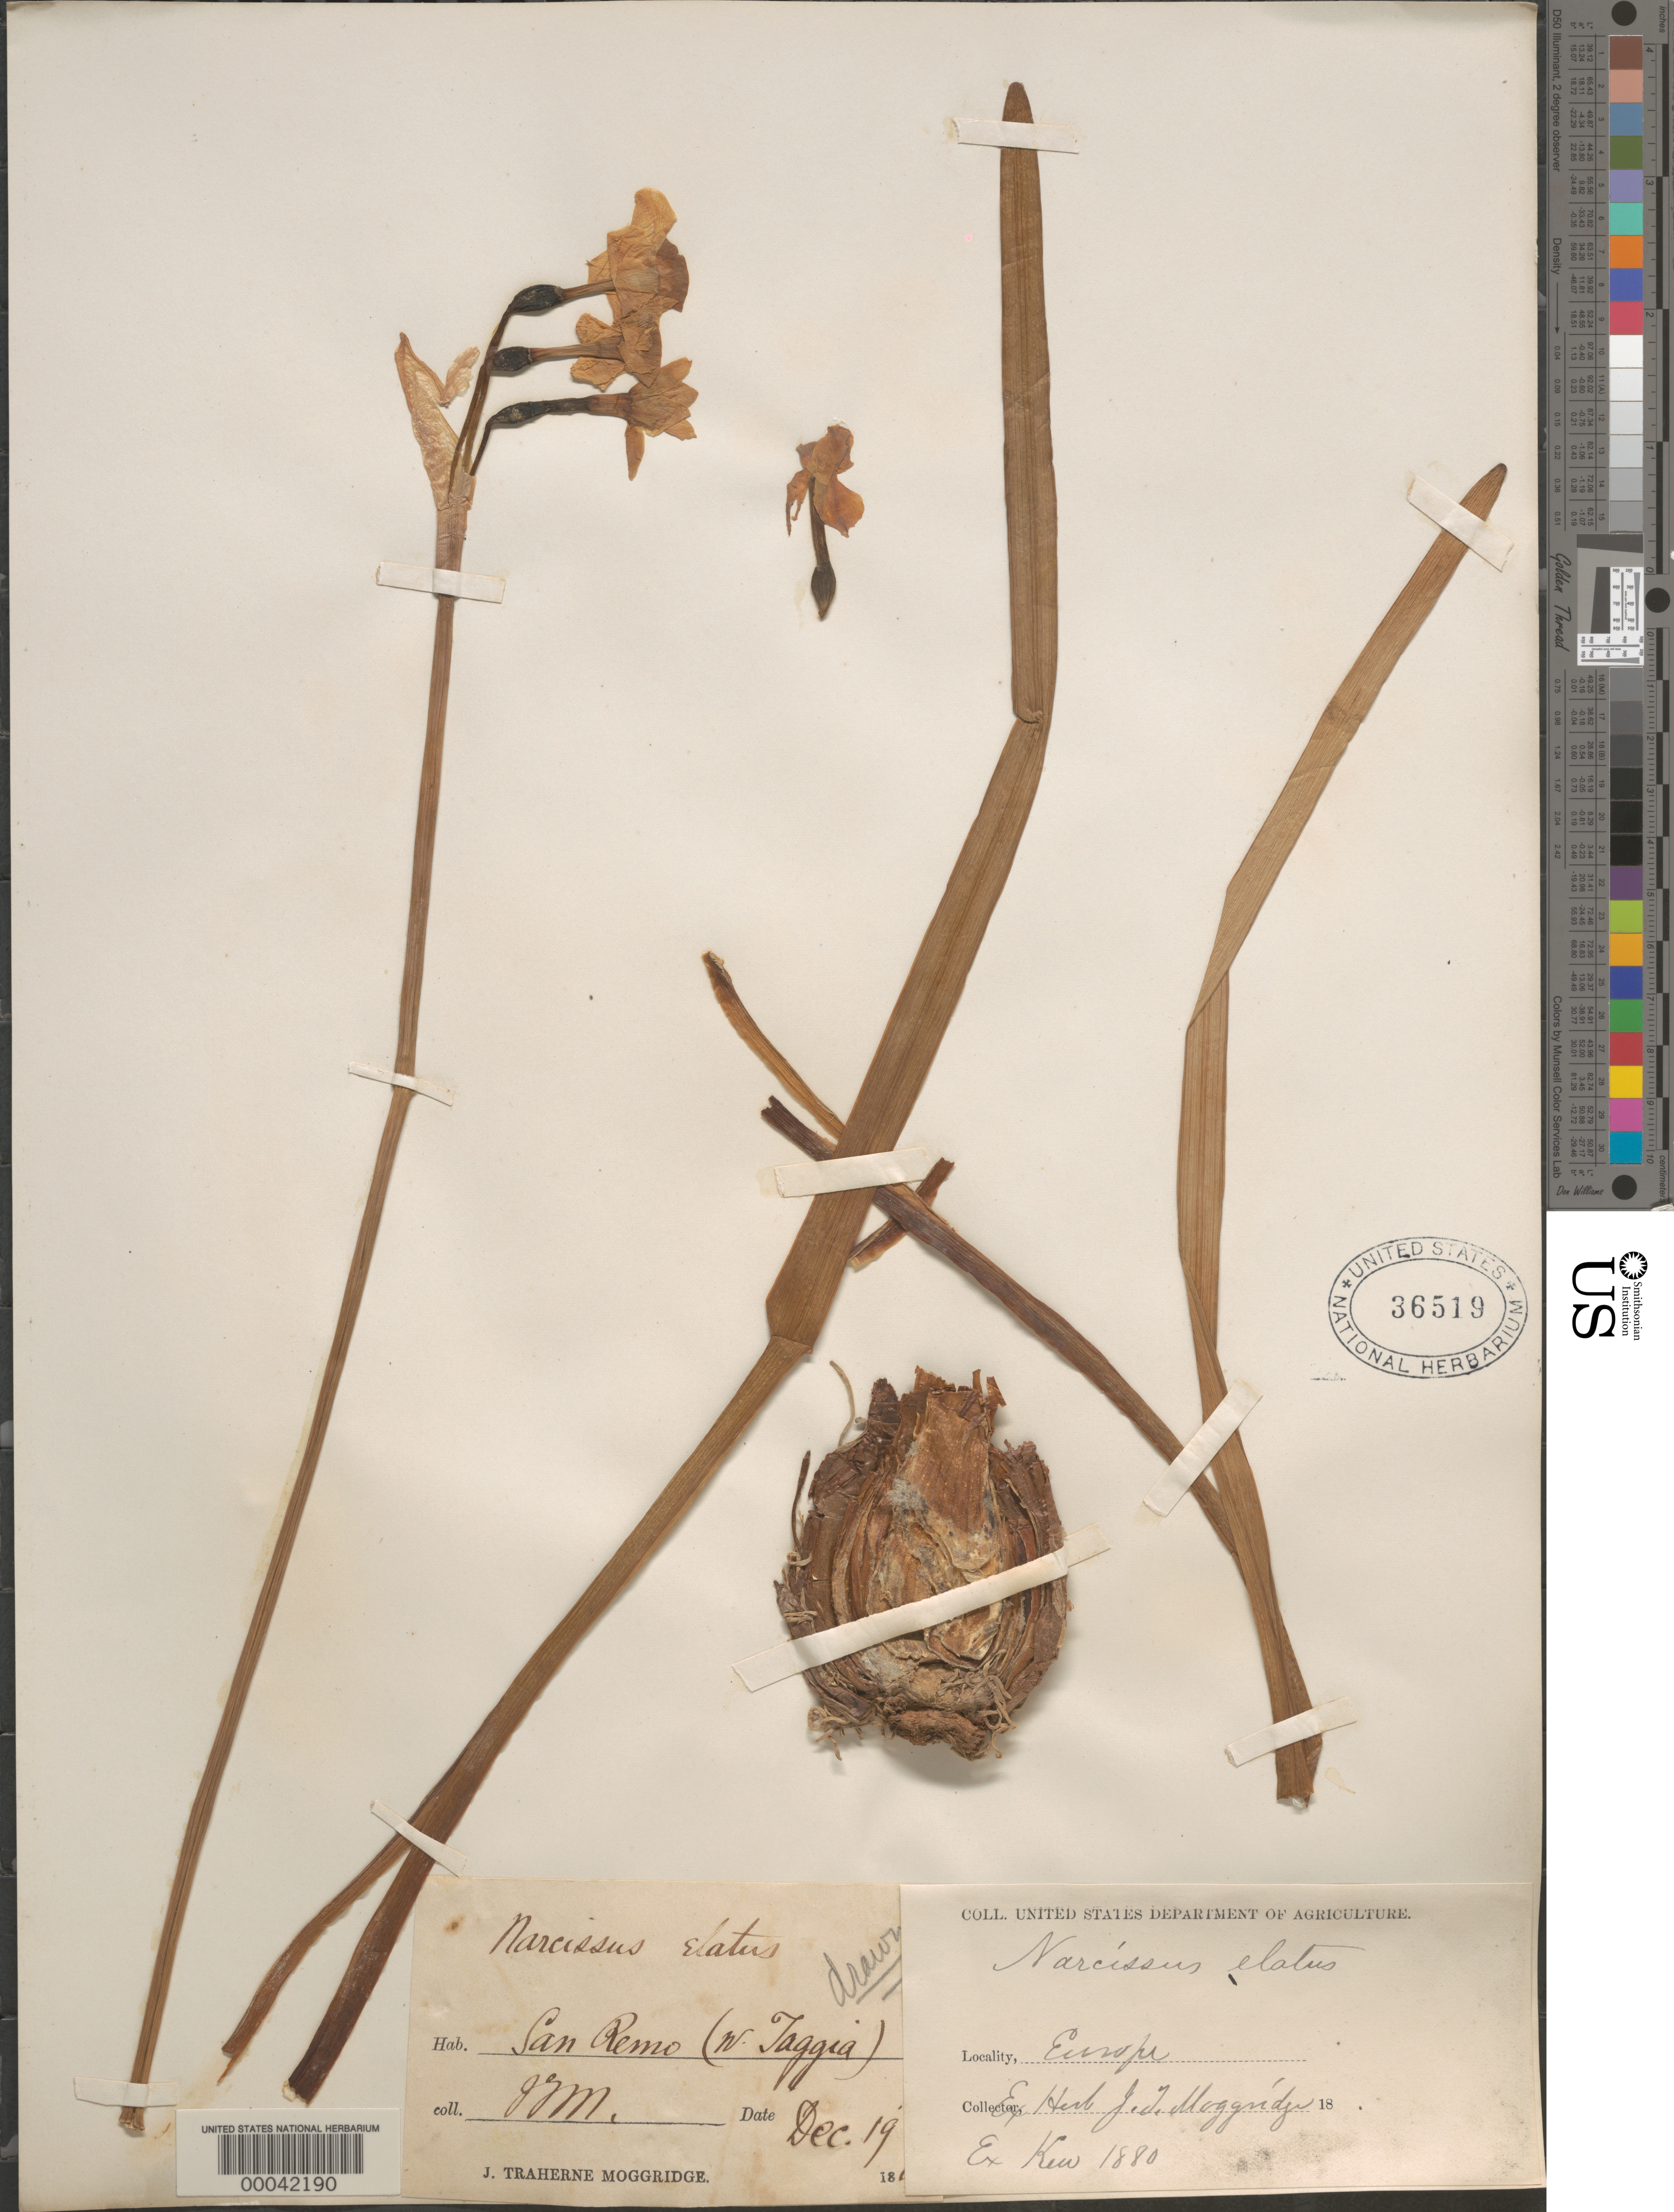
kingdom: Plantae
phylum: Tracheophyta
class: Liliopsida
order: Asparagales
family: Amaryllidaceae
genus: Narcissus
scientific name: Narcissus elatus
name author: Gussone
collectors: J. T. Moggridge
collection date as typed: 19 Dec 1866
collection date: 1866-12-19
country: Italy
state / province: Liguria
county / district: Imperia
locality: San remo, near taggia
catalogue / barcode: US 36519